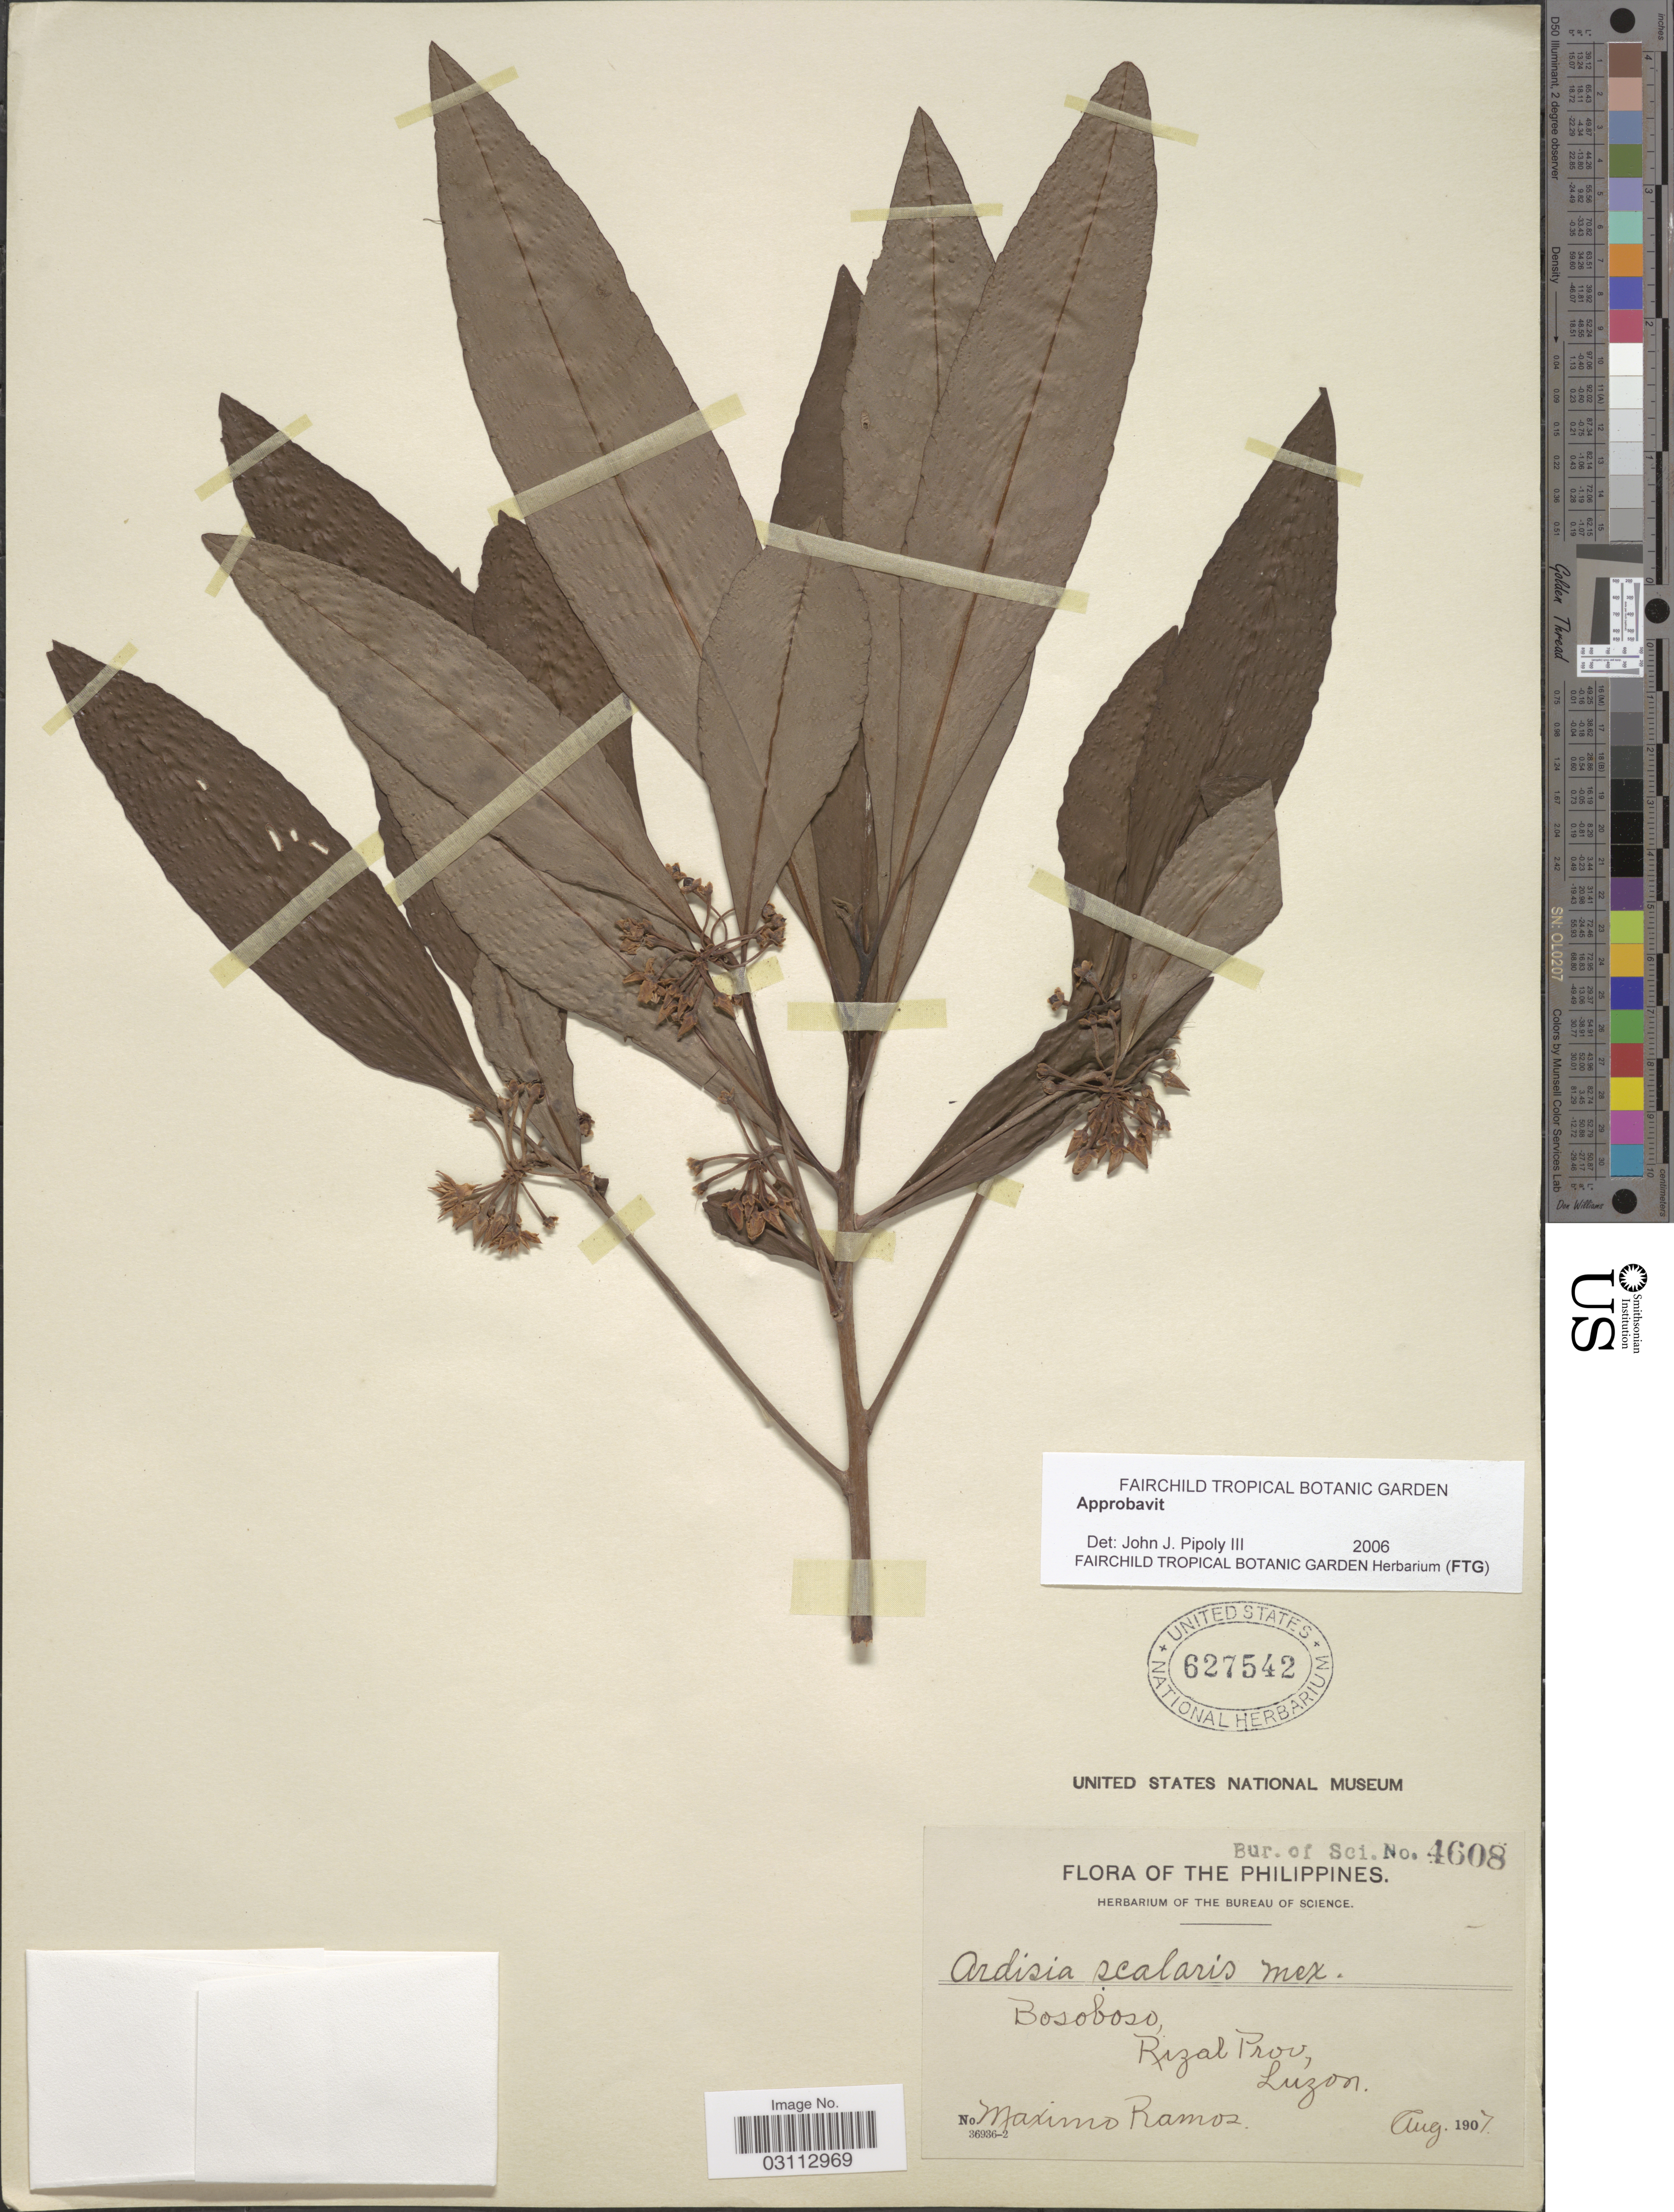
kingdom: Plantae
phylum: Tracheophyta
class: Magnoliopsida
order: Ericales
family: Primulaceae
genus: Ardisia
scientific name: Ardisia scalaris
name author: Mez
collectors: M. Ramos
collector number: Bur. of Sci. 4608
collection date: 1907-08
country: Philippines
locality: Bosoboso, Rizal Prov., Luzon.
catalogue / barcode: US 627542